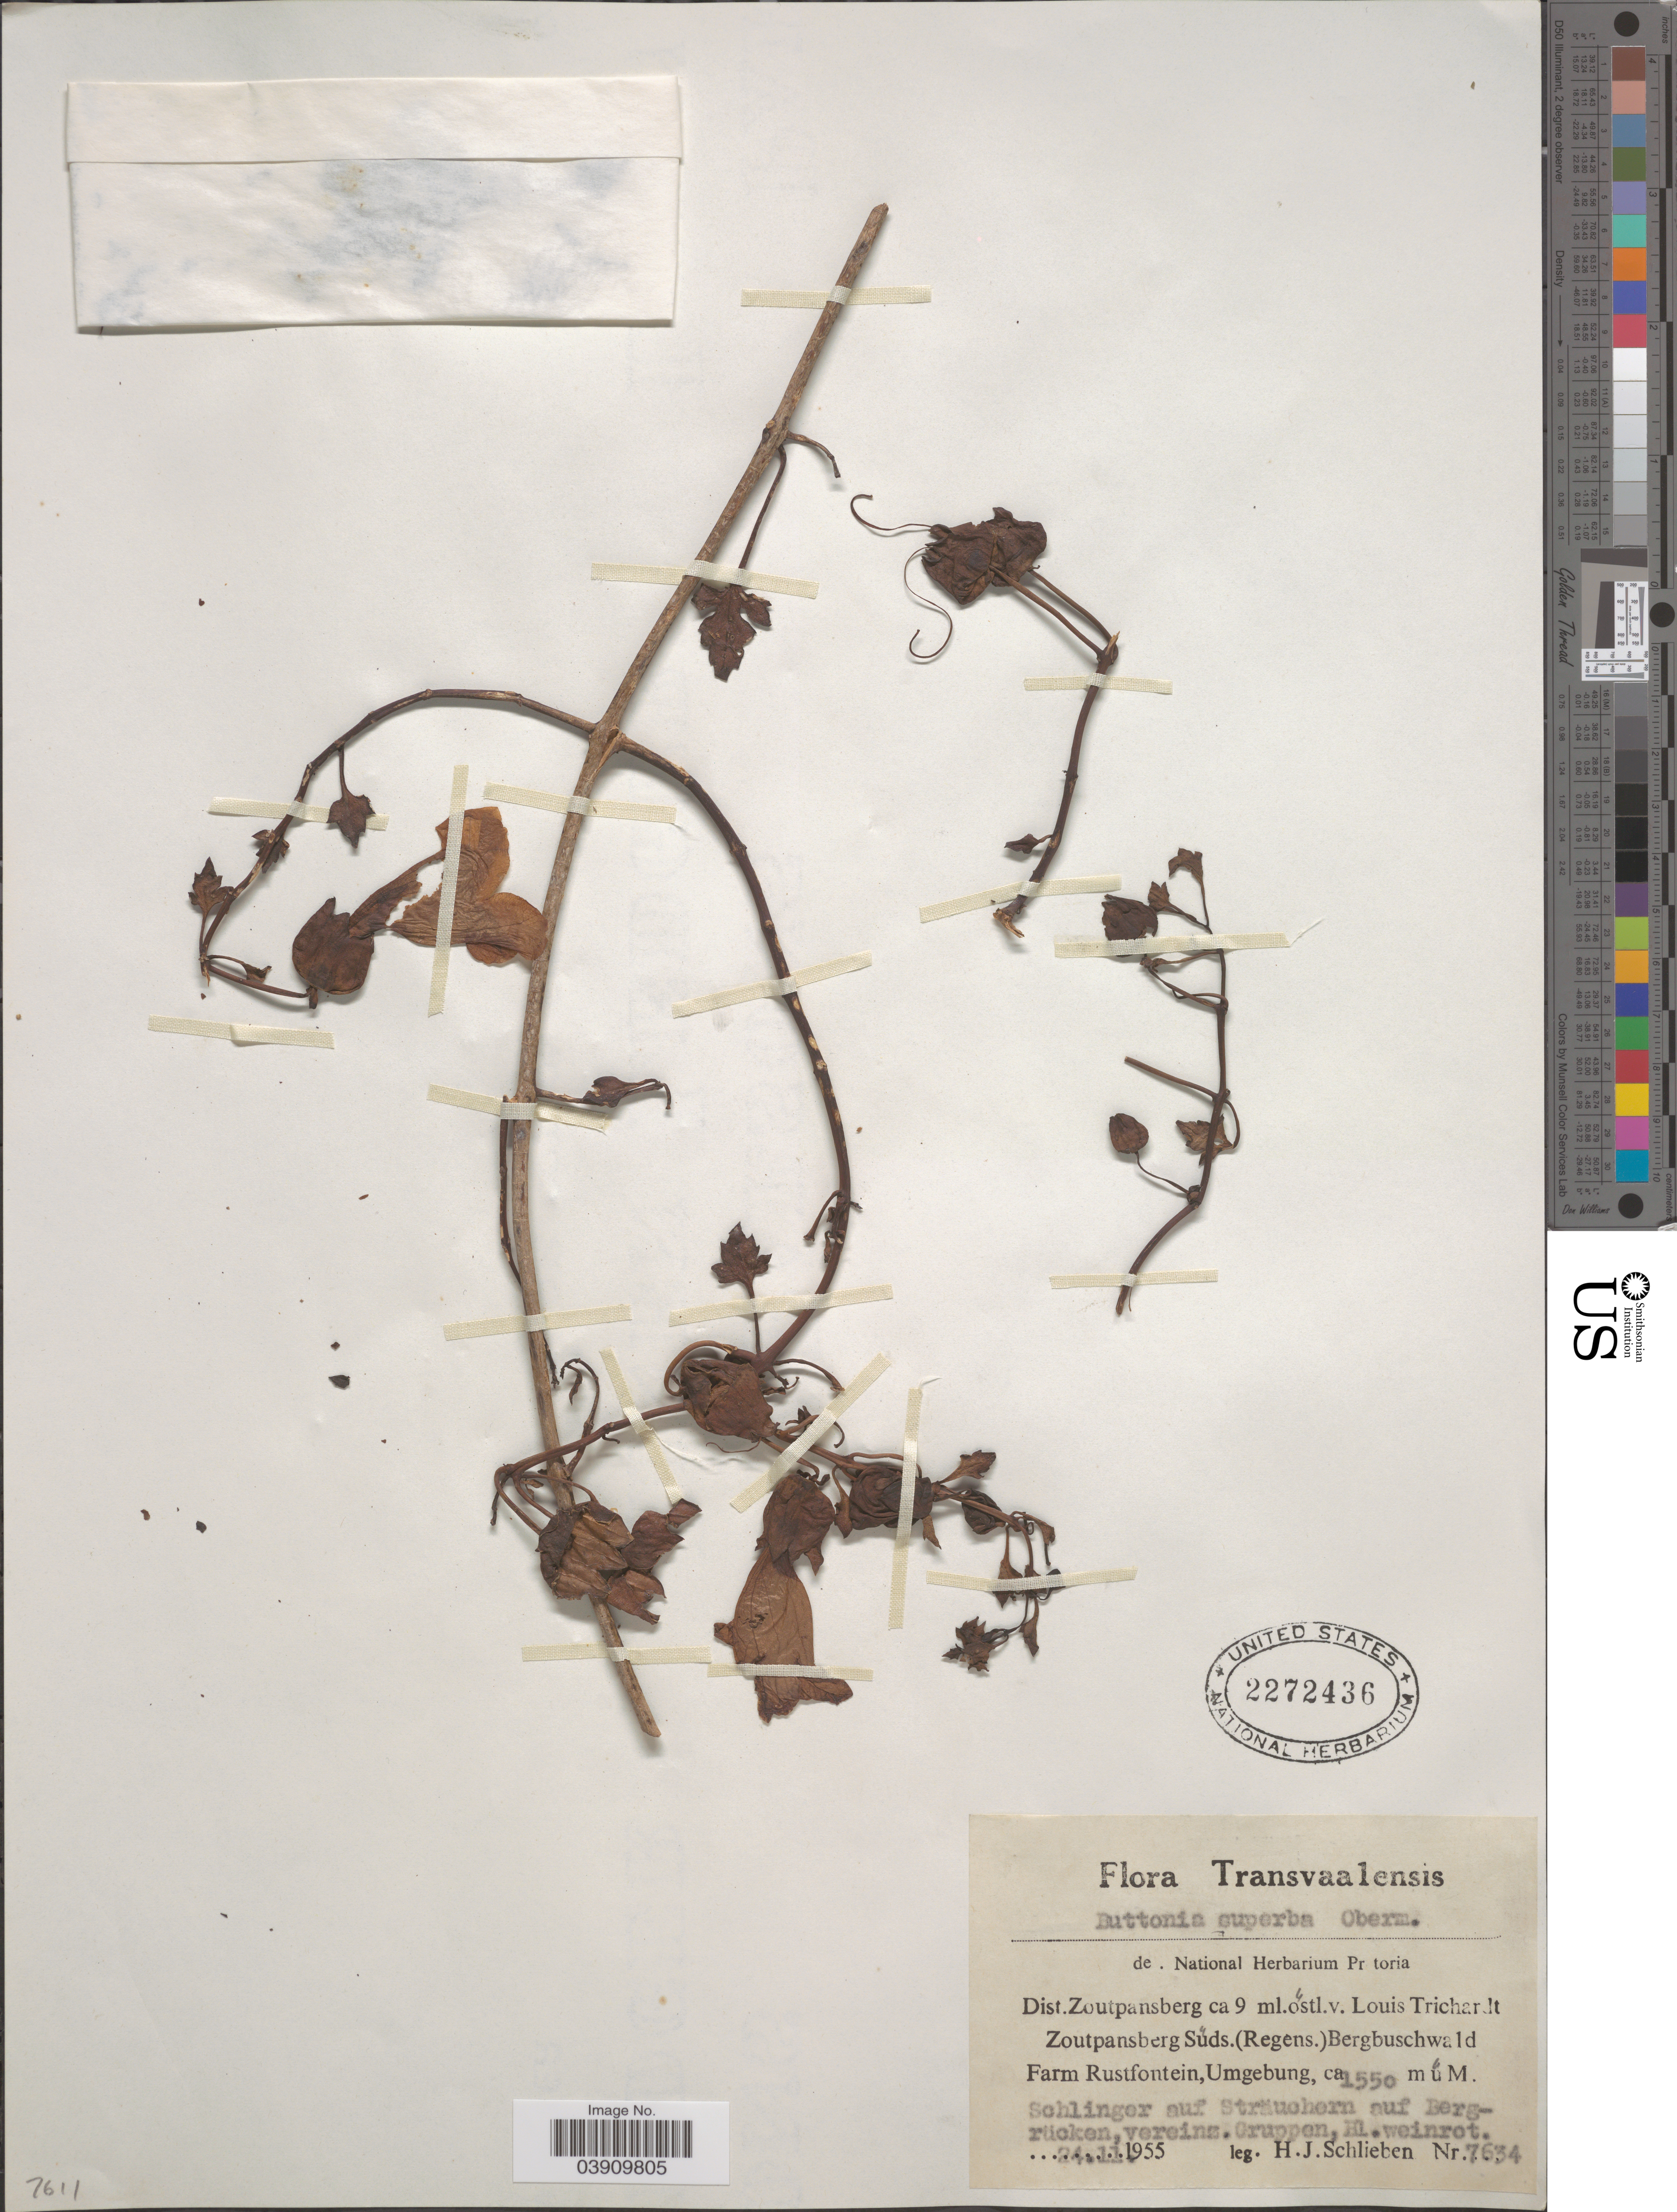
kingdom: Plantae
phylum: Tracheophyta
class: Magnoliopsida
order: Lamiales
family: Orobanchaceae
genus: Buttonia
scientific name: Buttonia superba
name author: Oberm.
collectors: H. J. Schlieben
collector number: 7634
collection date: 1955-11-24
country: South Africa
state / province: Limpopo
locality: Transvaalensis. Dist. Zoutpansberg ca 9 ml.östl.v. Louis Trichardt Zoutpansberg Süds. (Regens.) Bergbuschwald. Farm Rustfontein, Umgebung. Schlinger auf Sträuchern auf Bergrücken.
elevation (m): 1550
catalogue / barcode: US 2272436